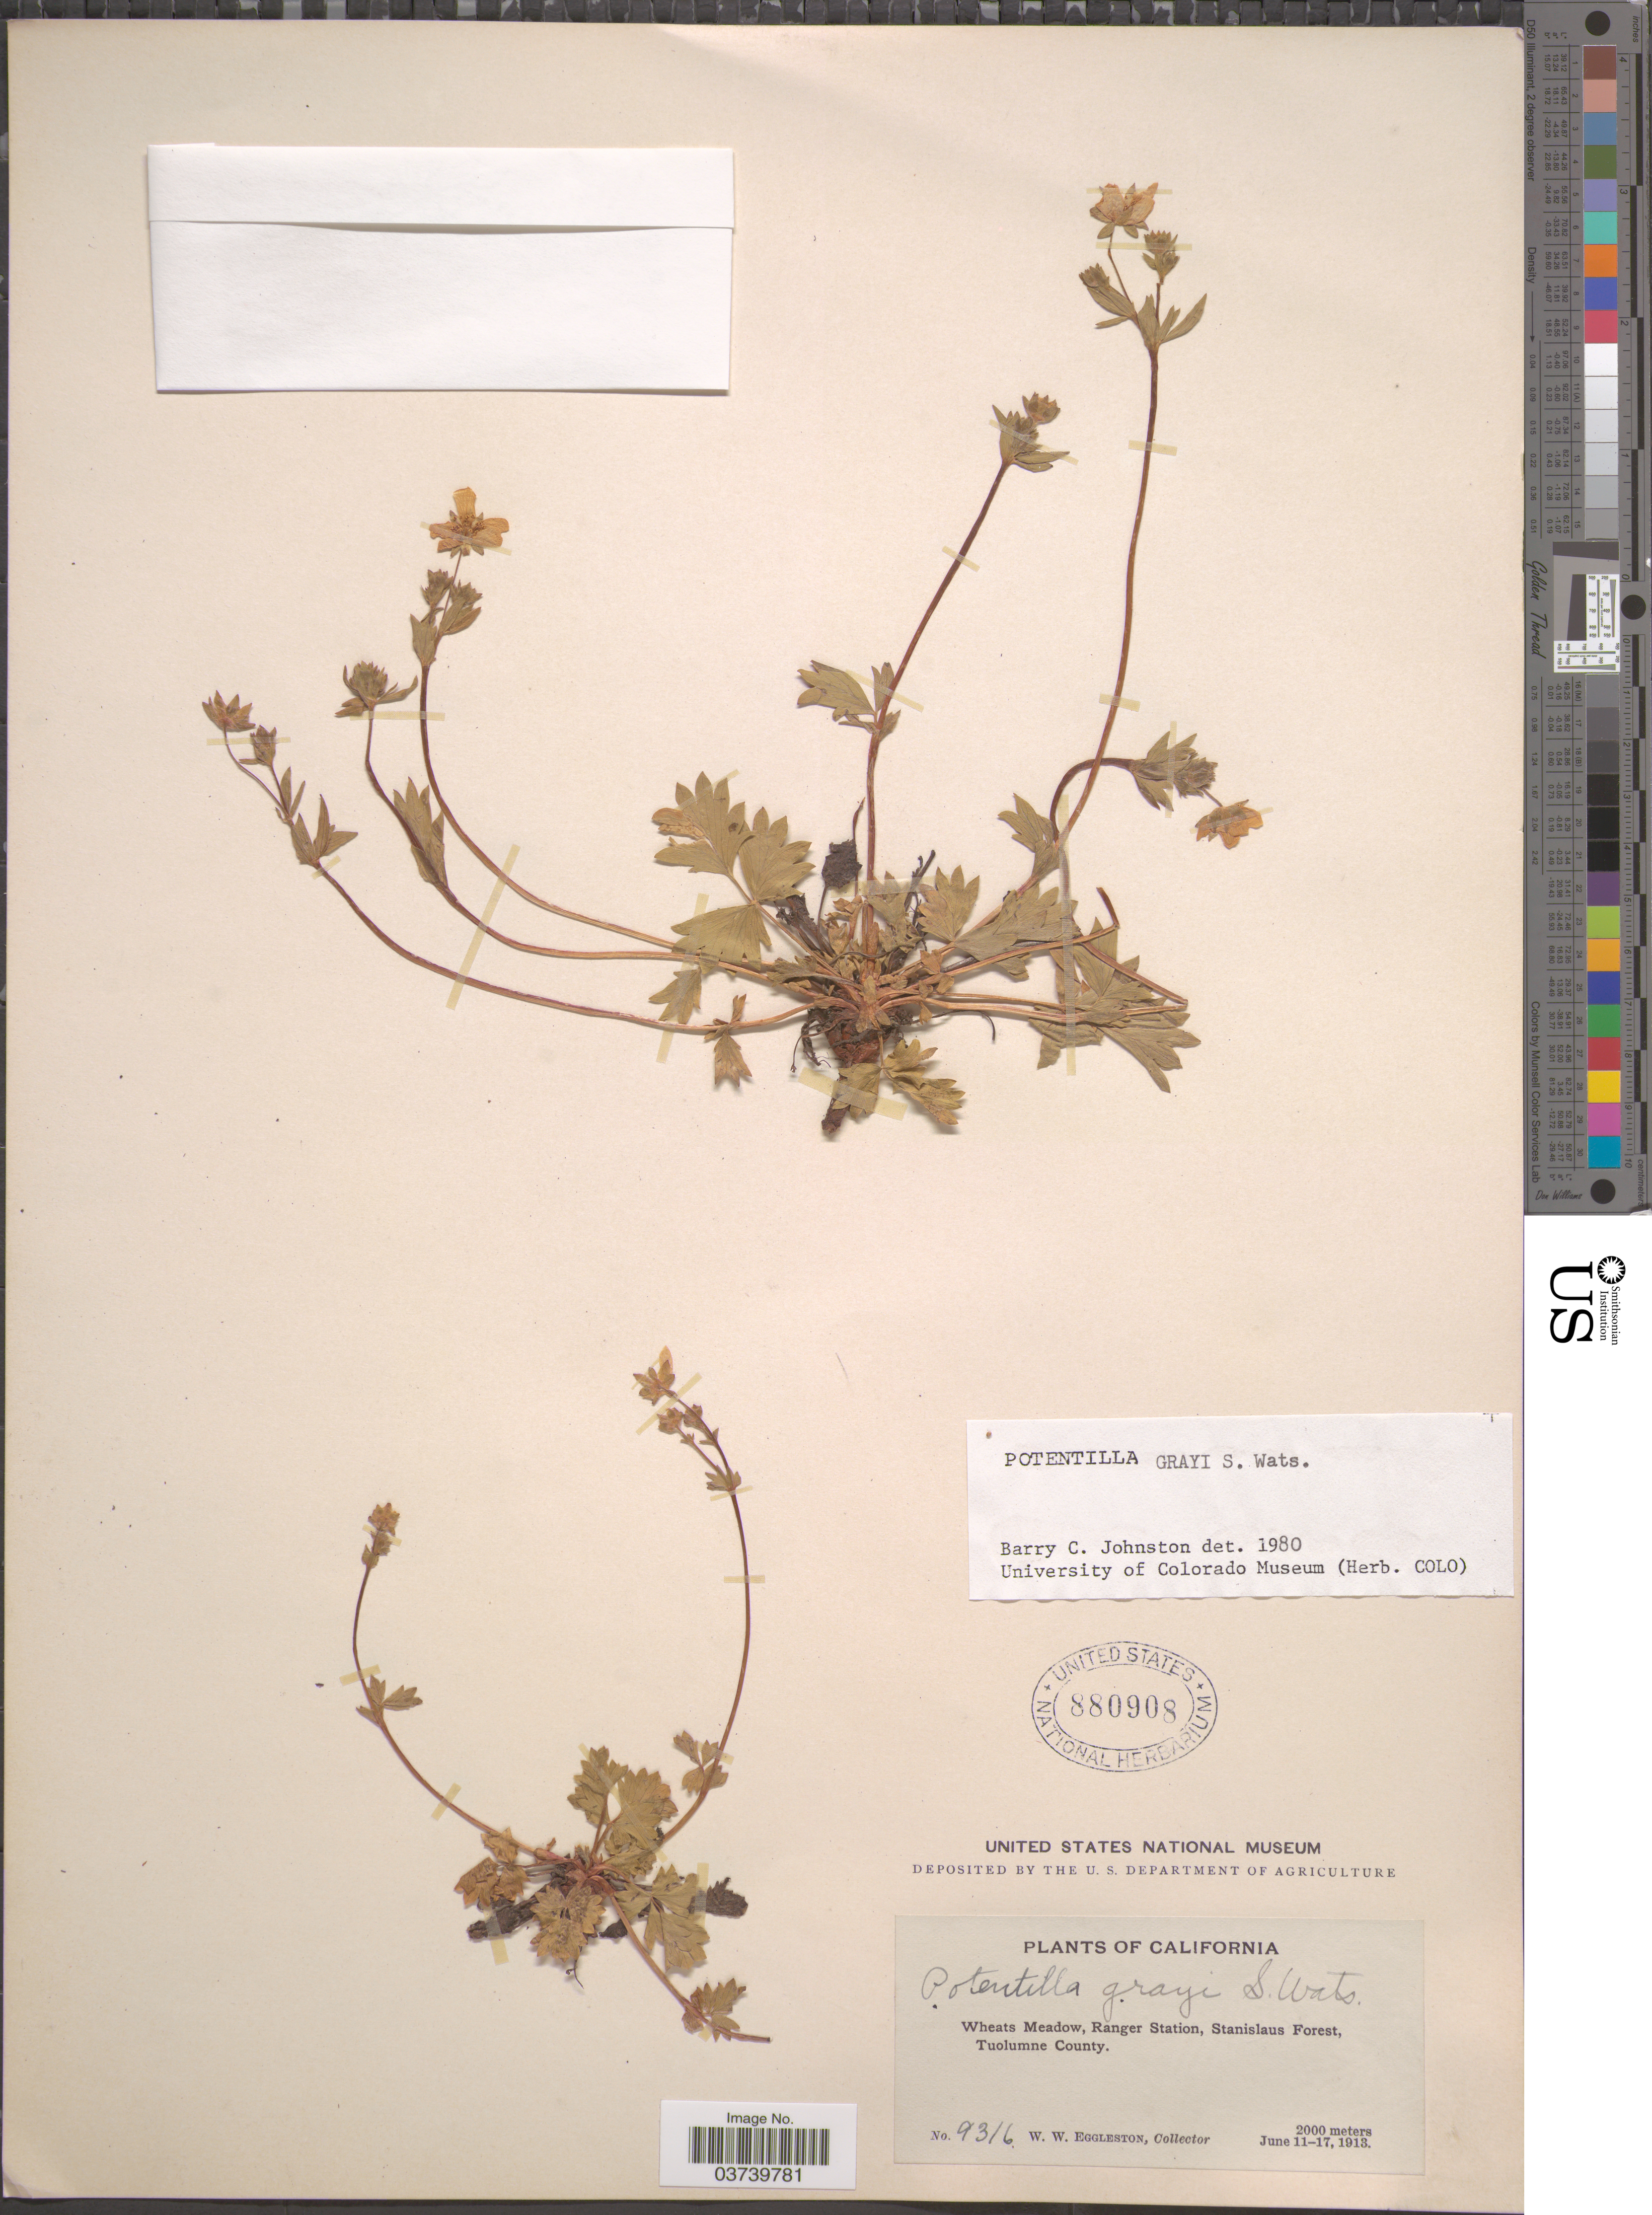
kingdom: Plantae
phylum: Tracheophyta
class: Magnoliopsida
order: Rosales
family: Rosaceae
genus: Potentilla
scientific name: Potentilla grayi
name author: S. Watson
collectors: W. W. Eggleston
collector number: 9316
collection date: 1913-06-11/1913-06-17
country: United States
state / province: California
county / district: Tuolumne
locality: Wheats Meadow, Ranger Station, Stanislaus Forest, Tuolumne County.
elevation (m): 2000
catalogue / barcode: US 880908